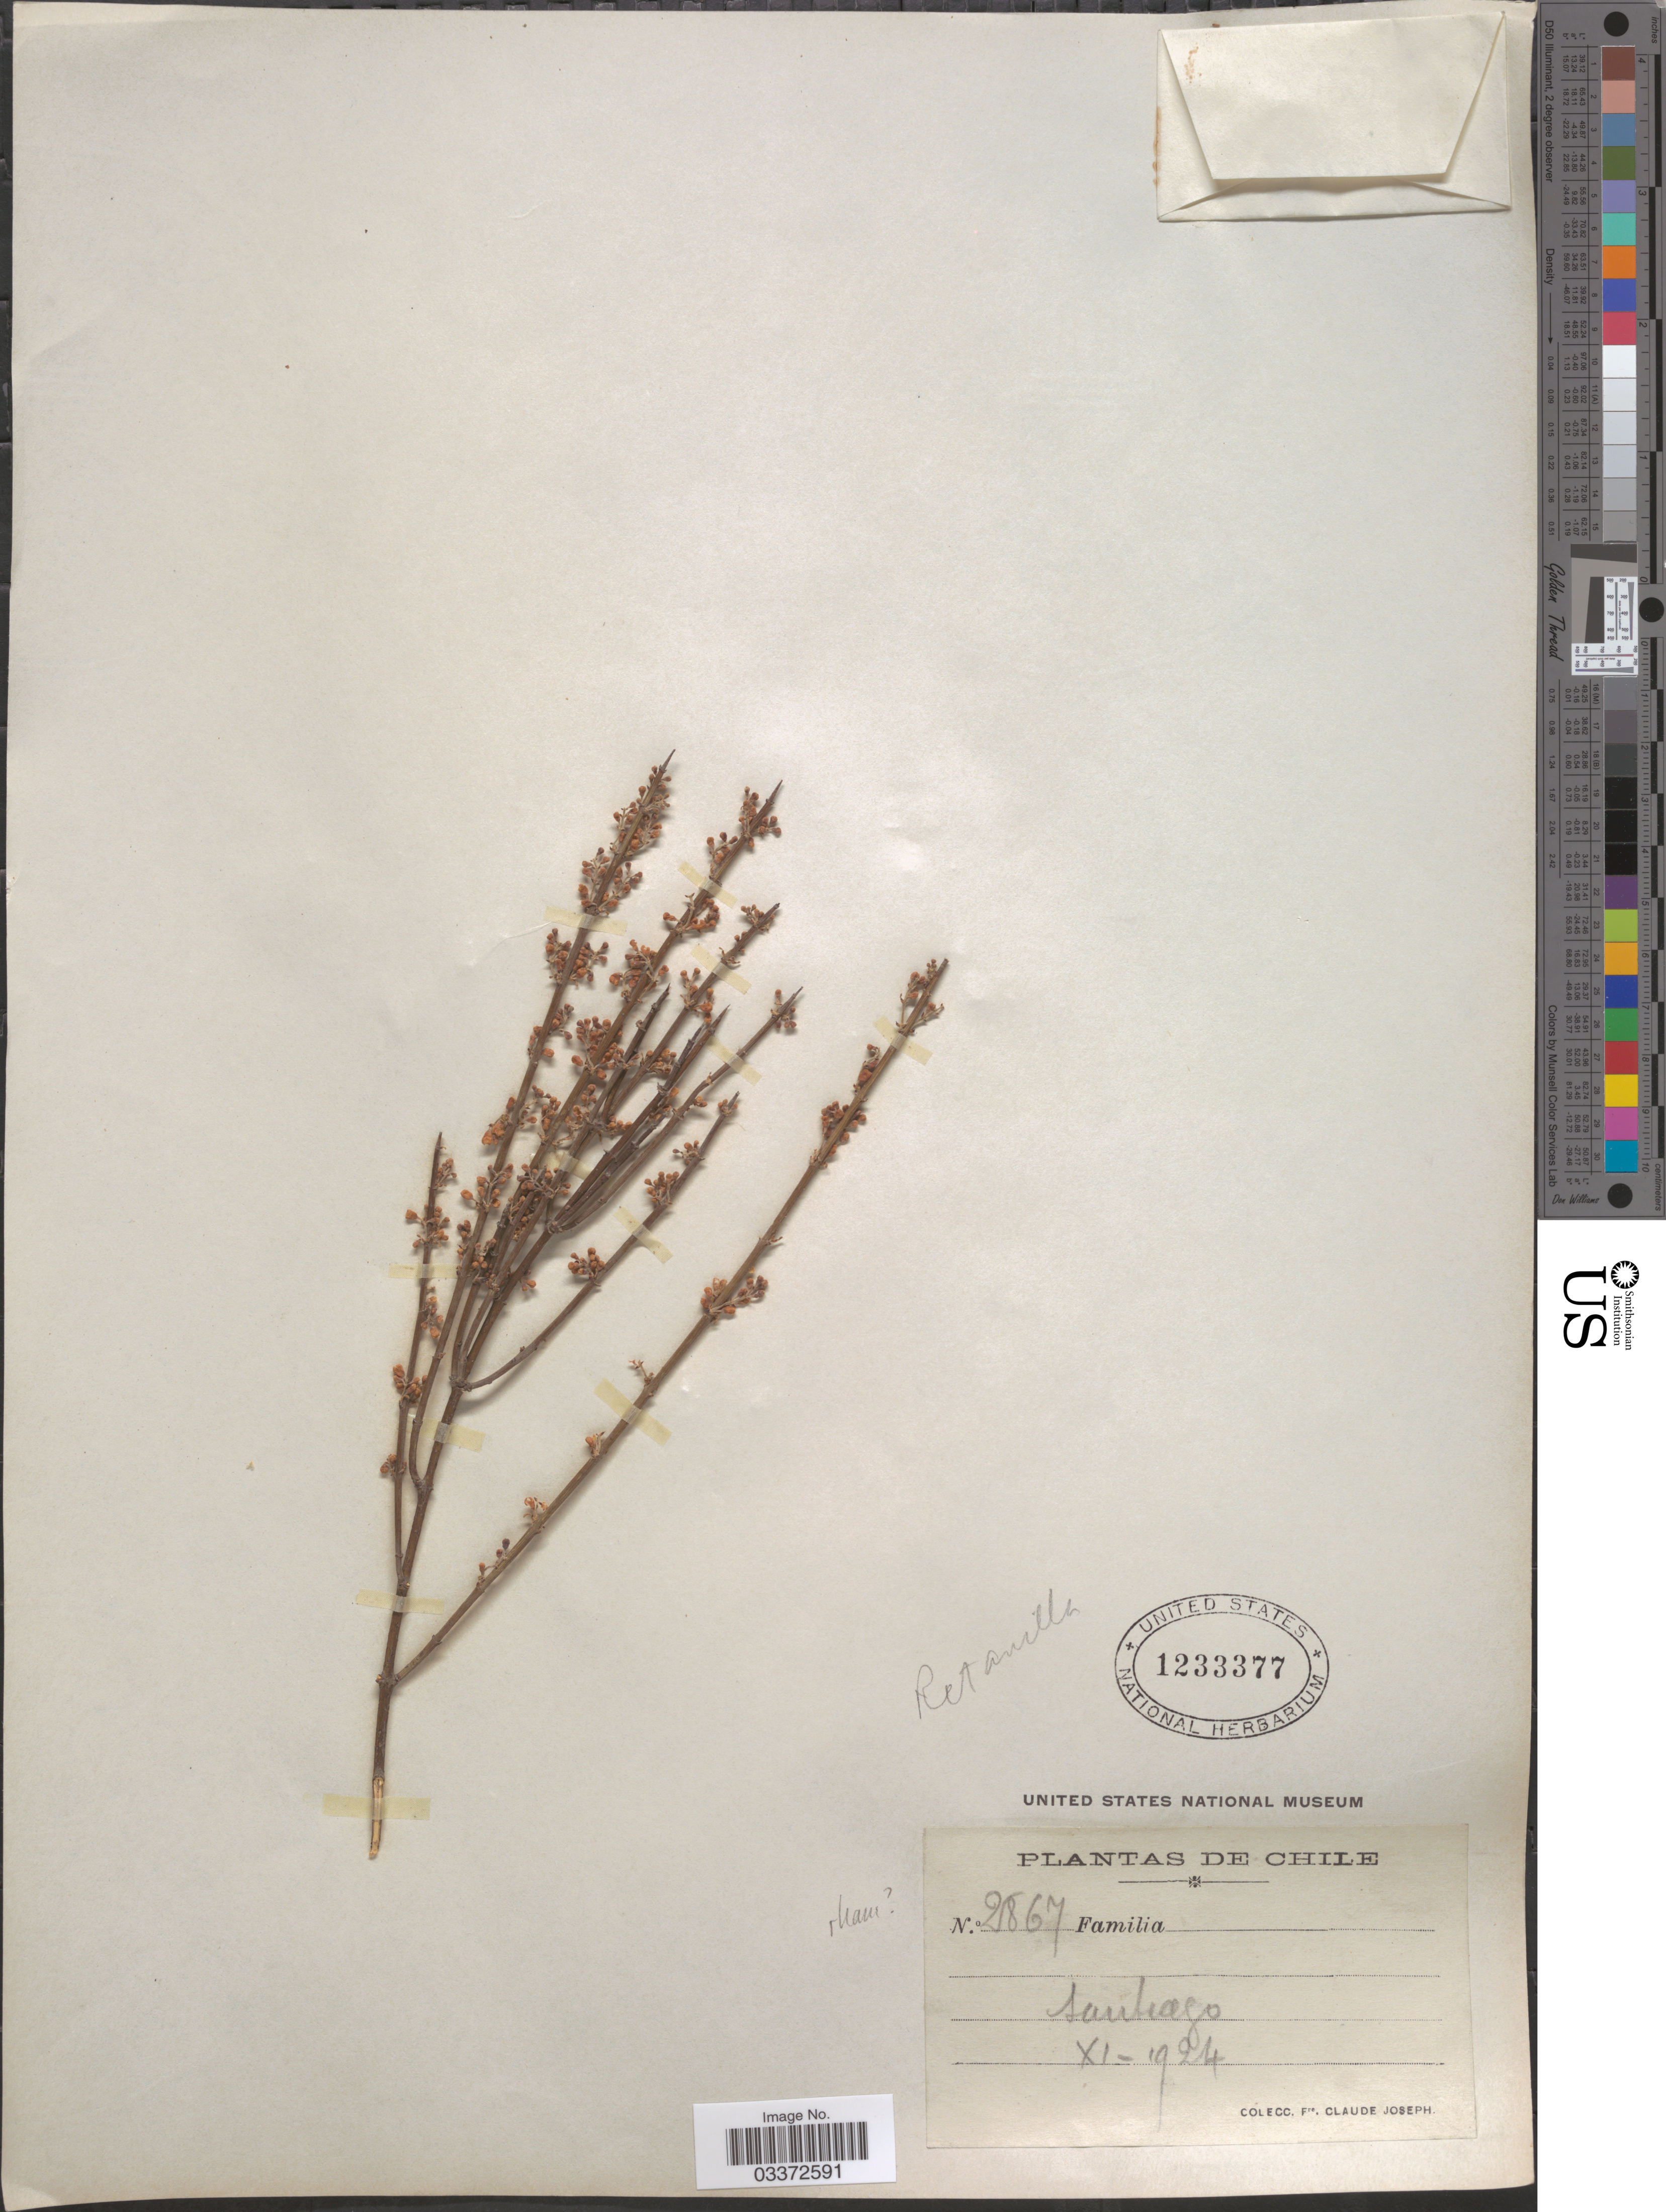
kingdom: Plantae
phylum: Tracheophyta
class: Magnoliopsida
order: Rosales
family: Rhamnaceae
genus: Colletia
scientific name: Colletia spinosa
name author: Lam.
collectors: Bro. Claude-Joseph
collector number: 2867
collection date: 1924-11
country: Chile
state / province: Región Metropolitana (RM)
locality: Santiago.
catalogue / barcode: US 1233377